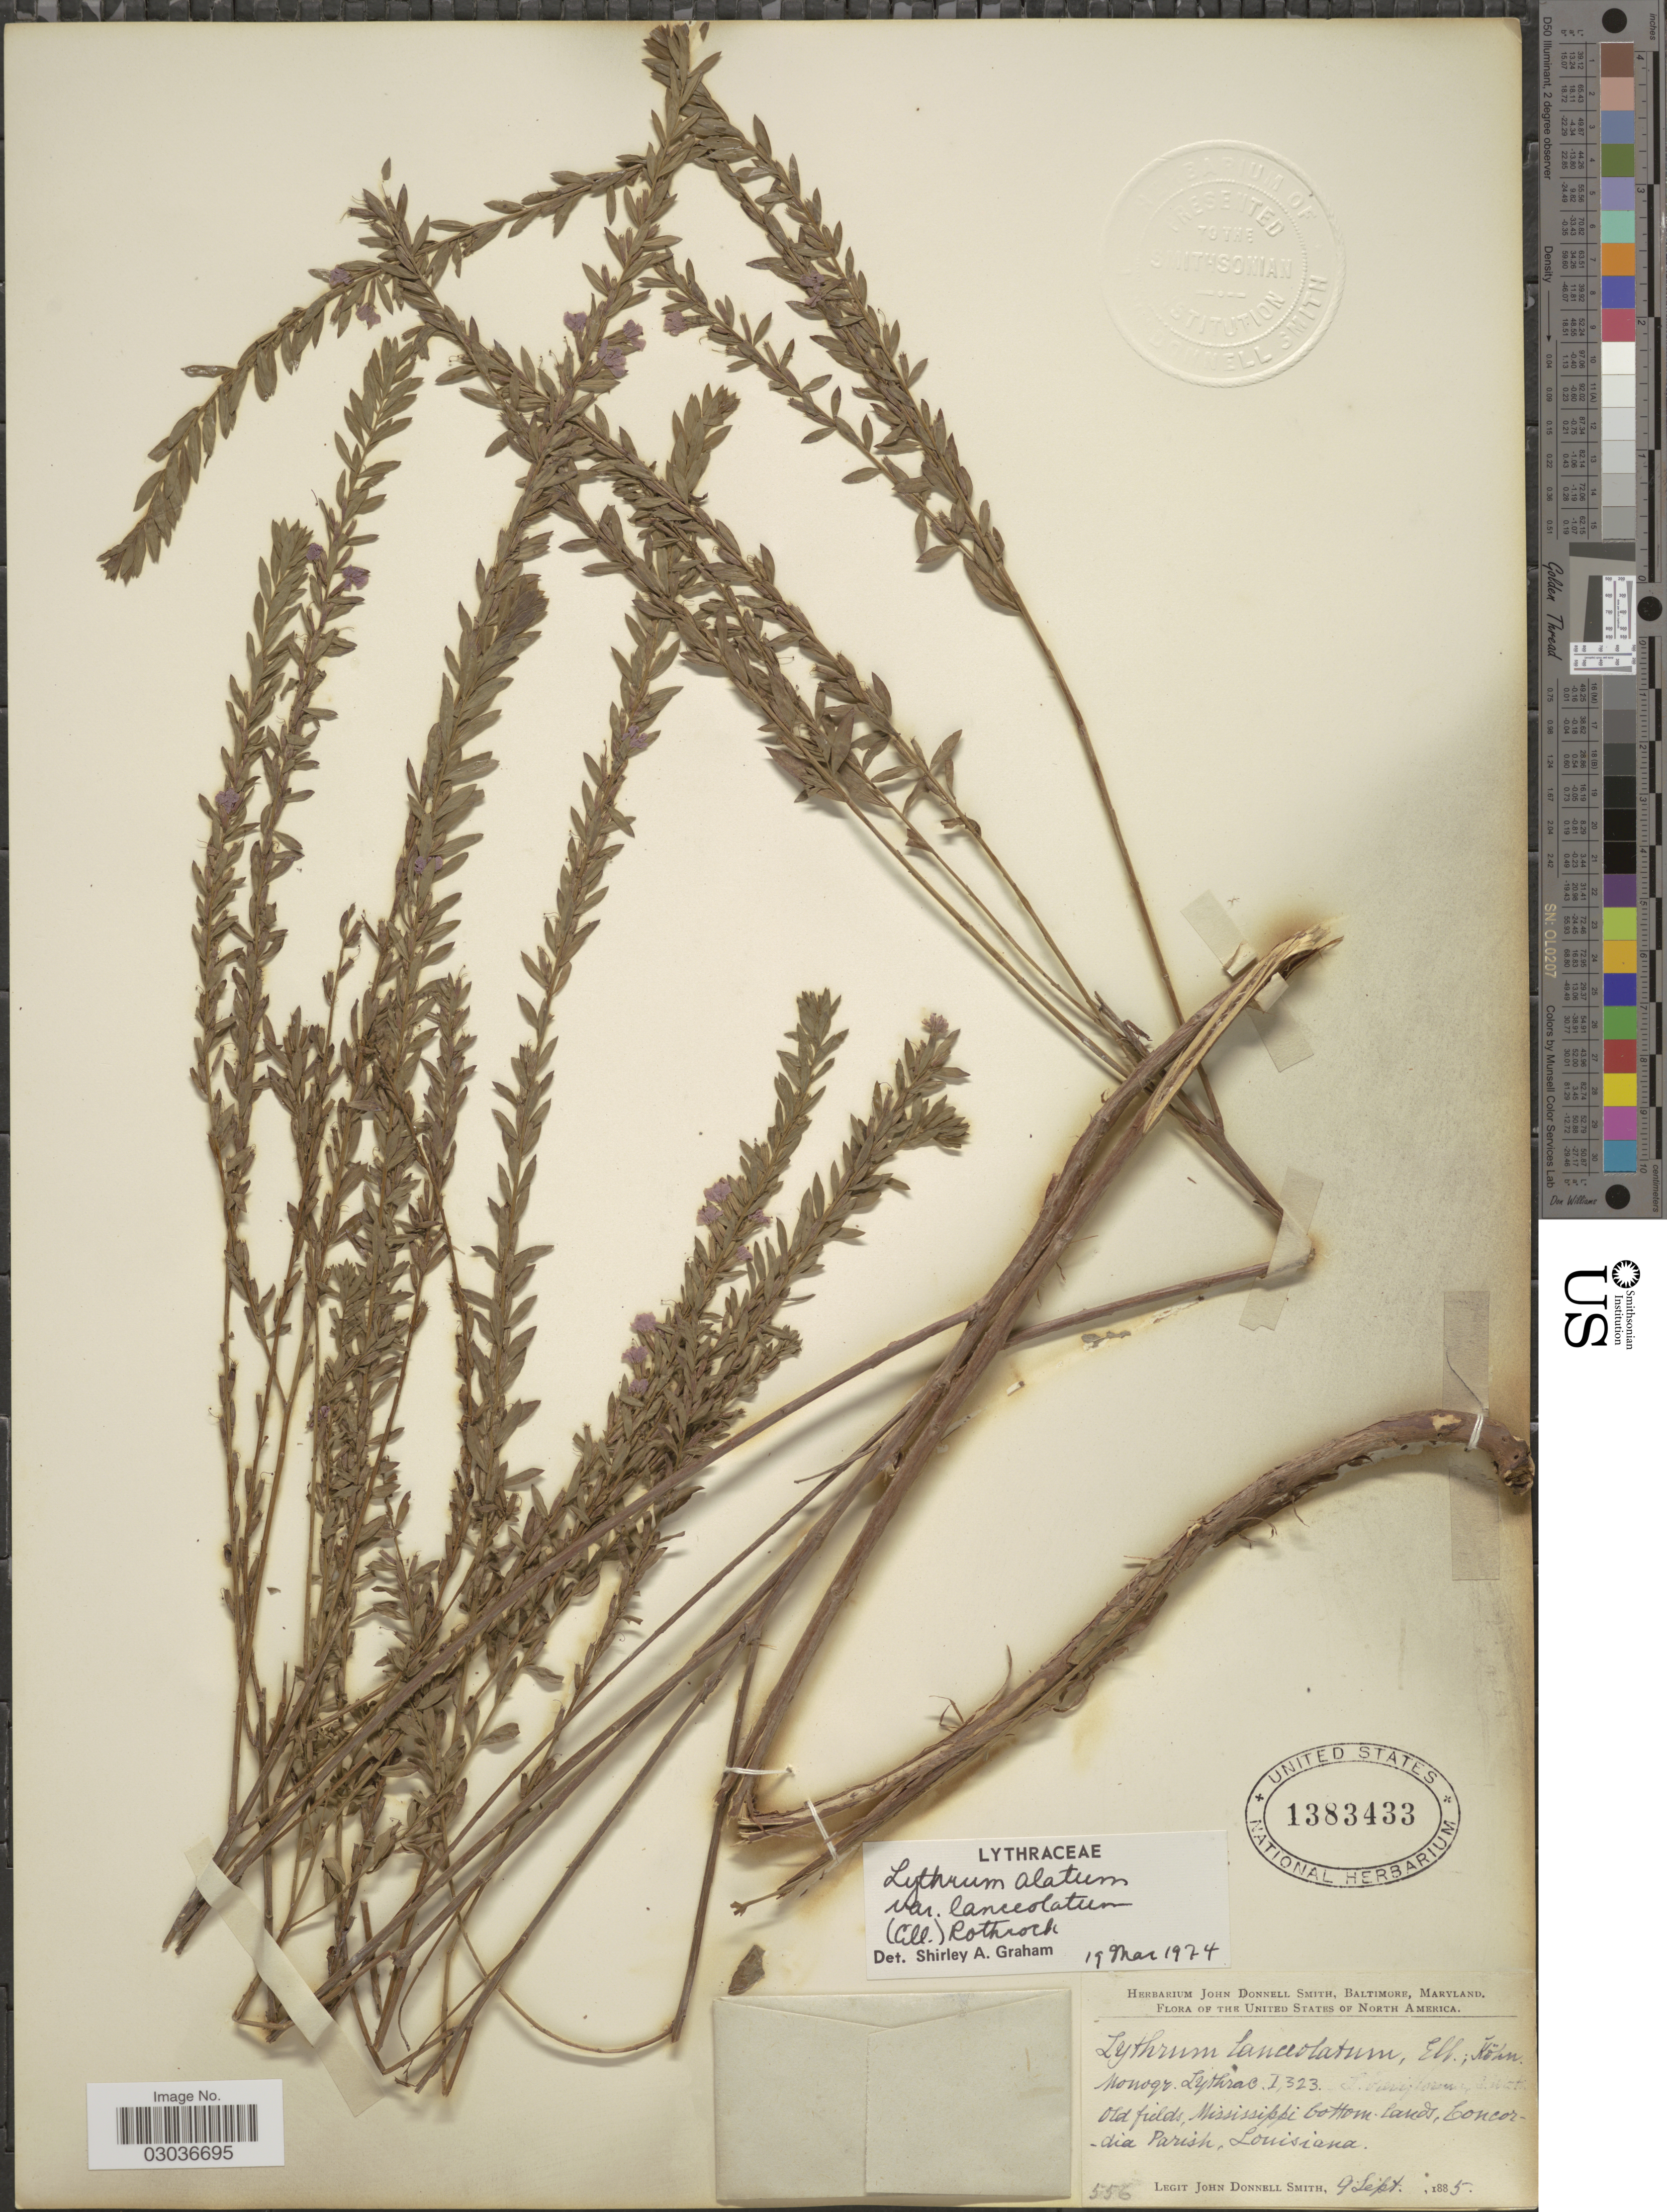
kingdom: Plantae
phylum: Tracheophyta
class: Magnoliopsida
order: Myrtales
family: Lythraceae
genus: Lythrum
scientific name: Lythrum alatum var. lanceolatum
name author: (Elliott) A. Gray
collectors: J. Donnell Smith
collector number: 556?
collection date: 1885-09-09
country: United States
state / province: Louisiana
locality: Old fields, Mississippi bottom lands, Concordia Parish.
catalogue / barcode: US 1383433